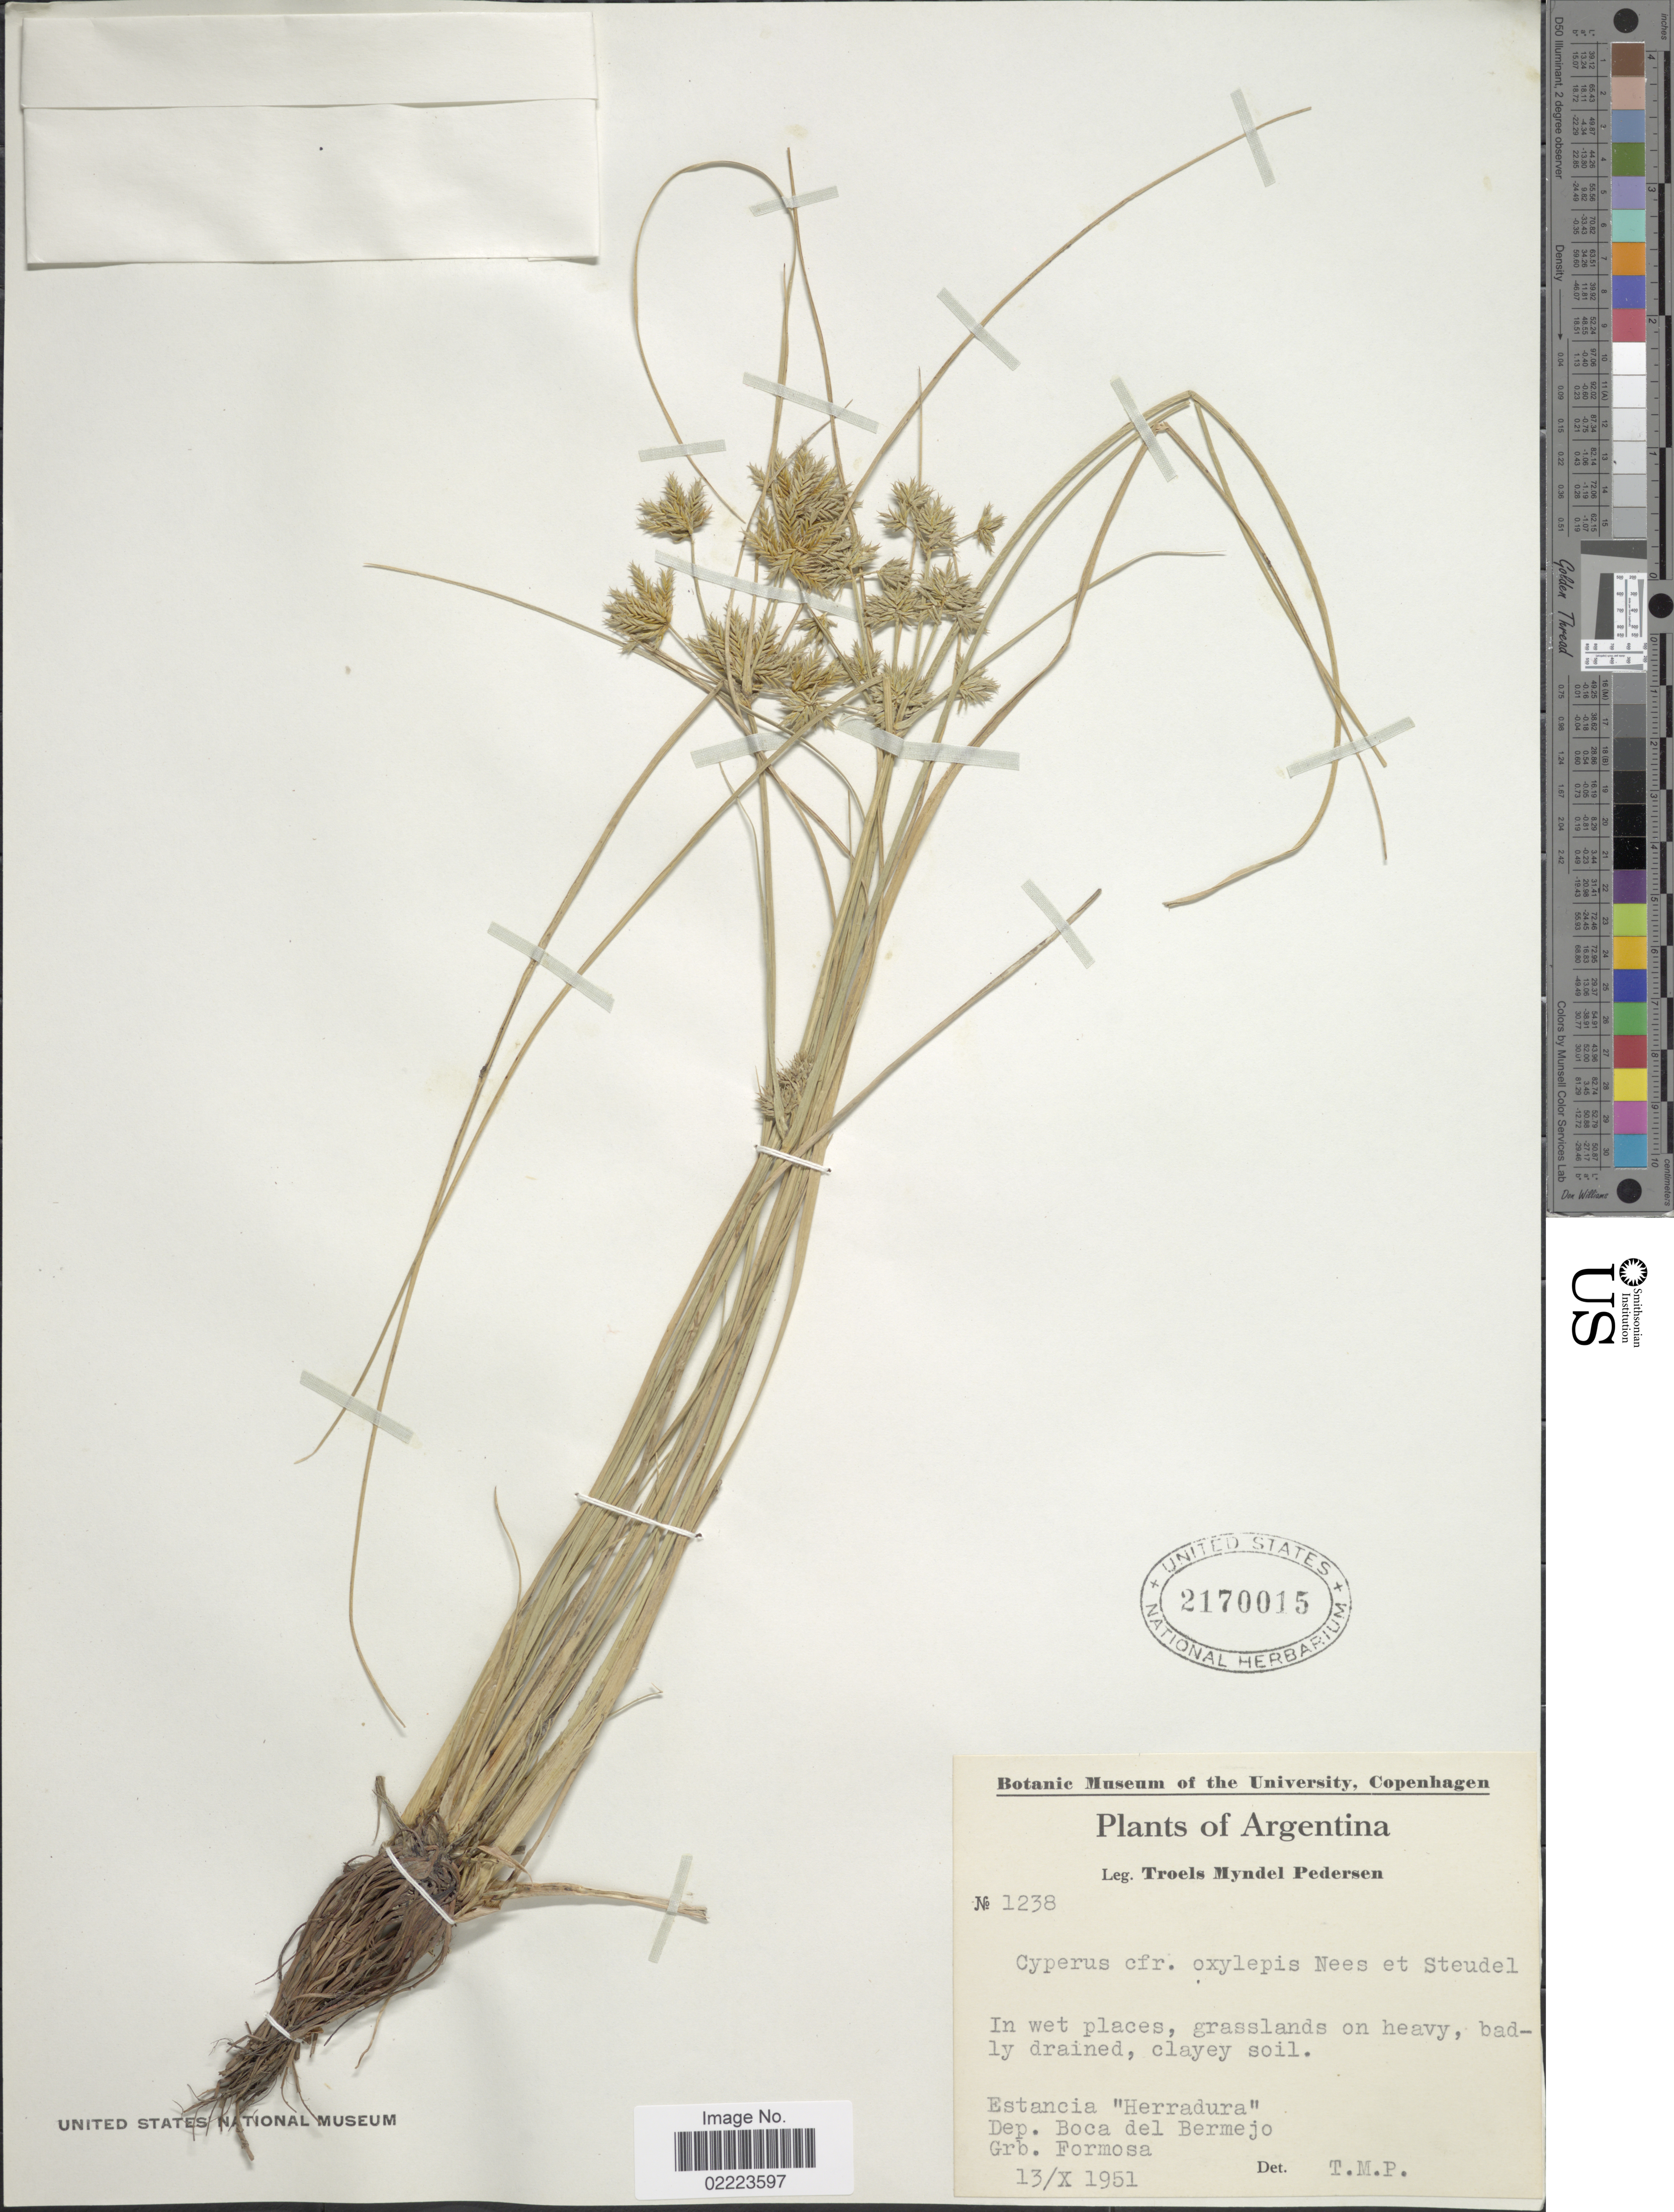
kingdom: Plantae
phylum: Tracheophyta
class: Liliopsida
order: Poales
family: Cyperaceae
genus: Cyperus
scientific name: Cyperus oxylepis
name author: Nees ex Steud.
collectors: T. Pederson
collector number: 1238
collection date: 1951-10-13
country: Argentina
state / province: Formosa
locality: Estancia "Herradura". Dep. Boca del Bermejo. Grb. Formosa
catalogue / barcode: US 2170015